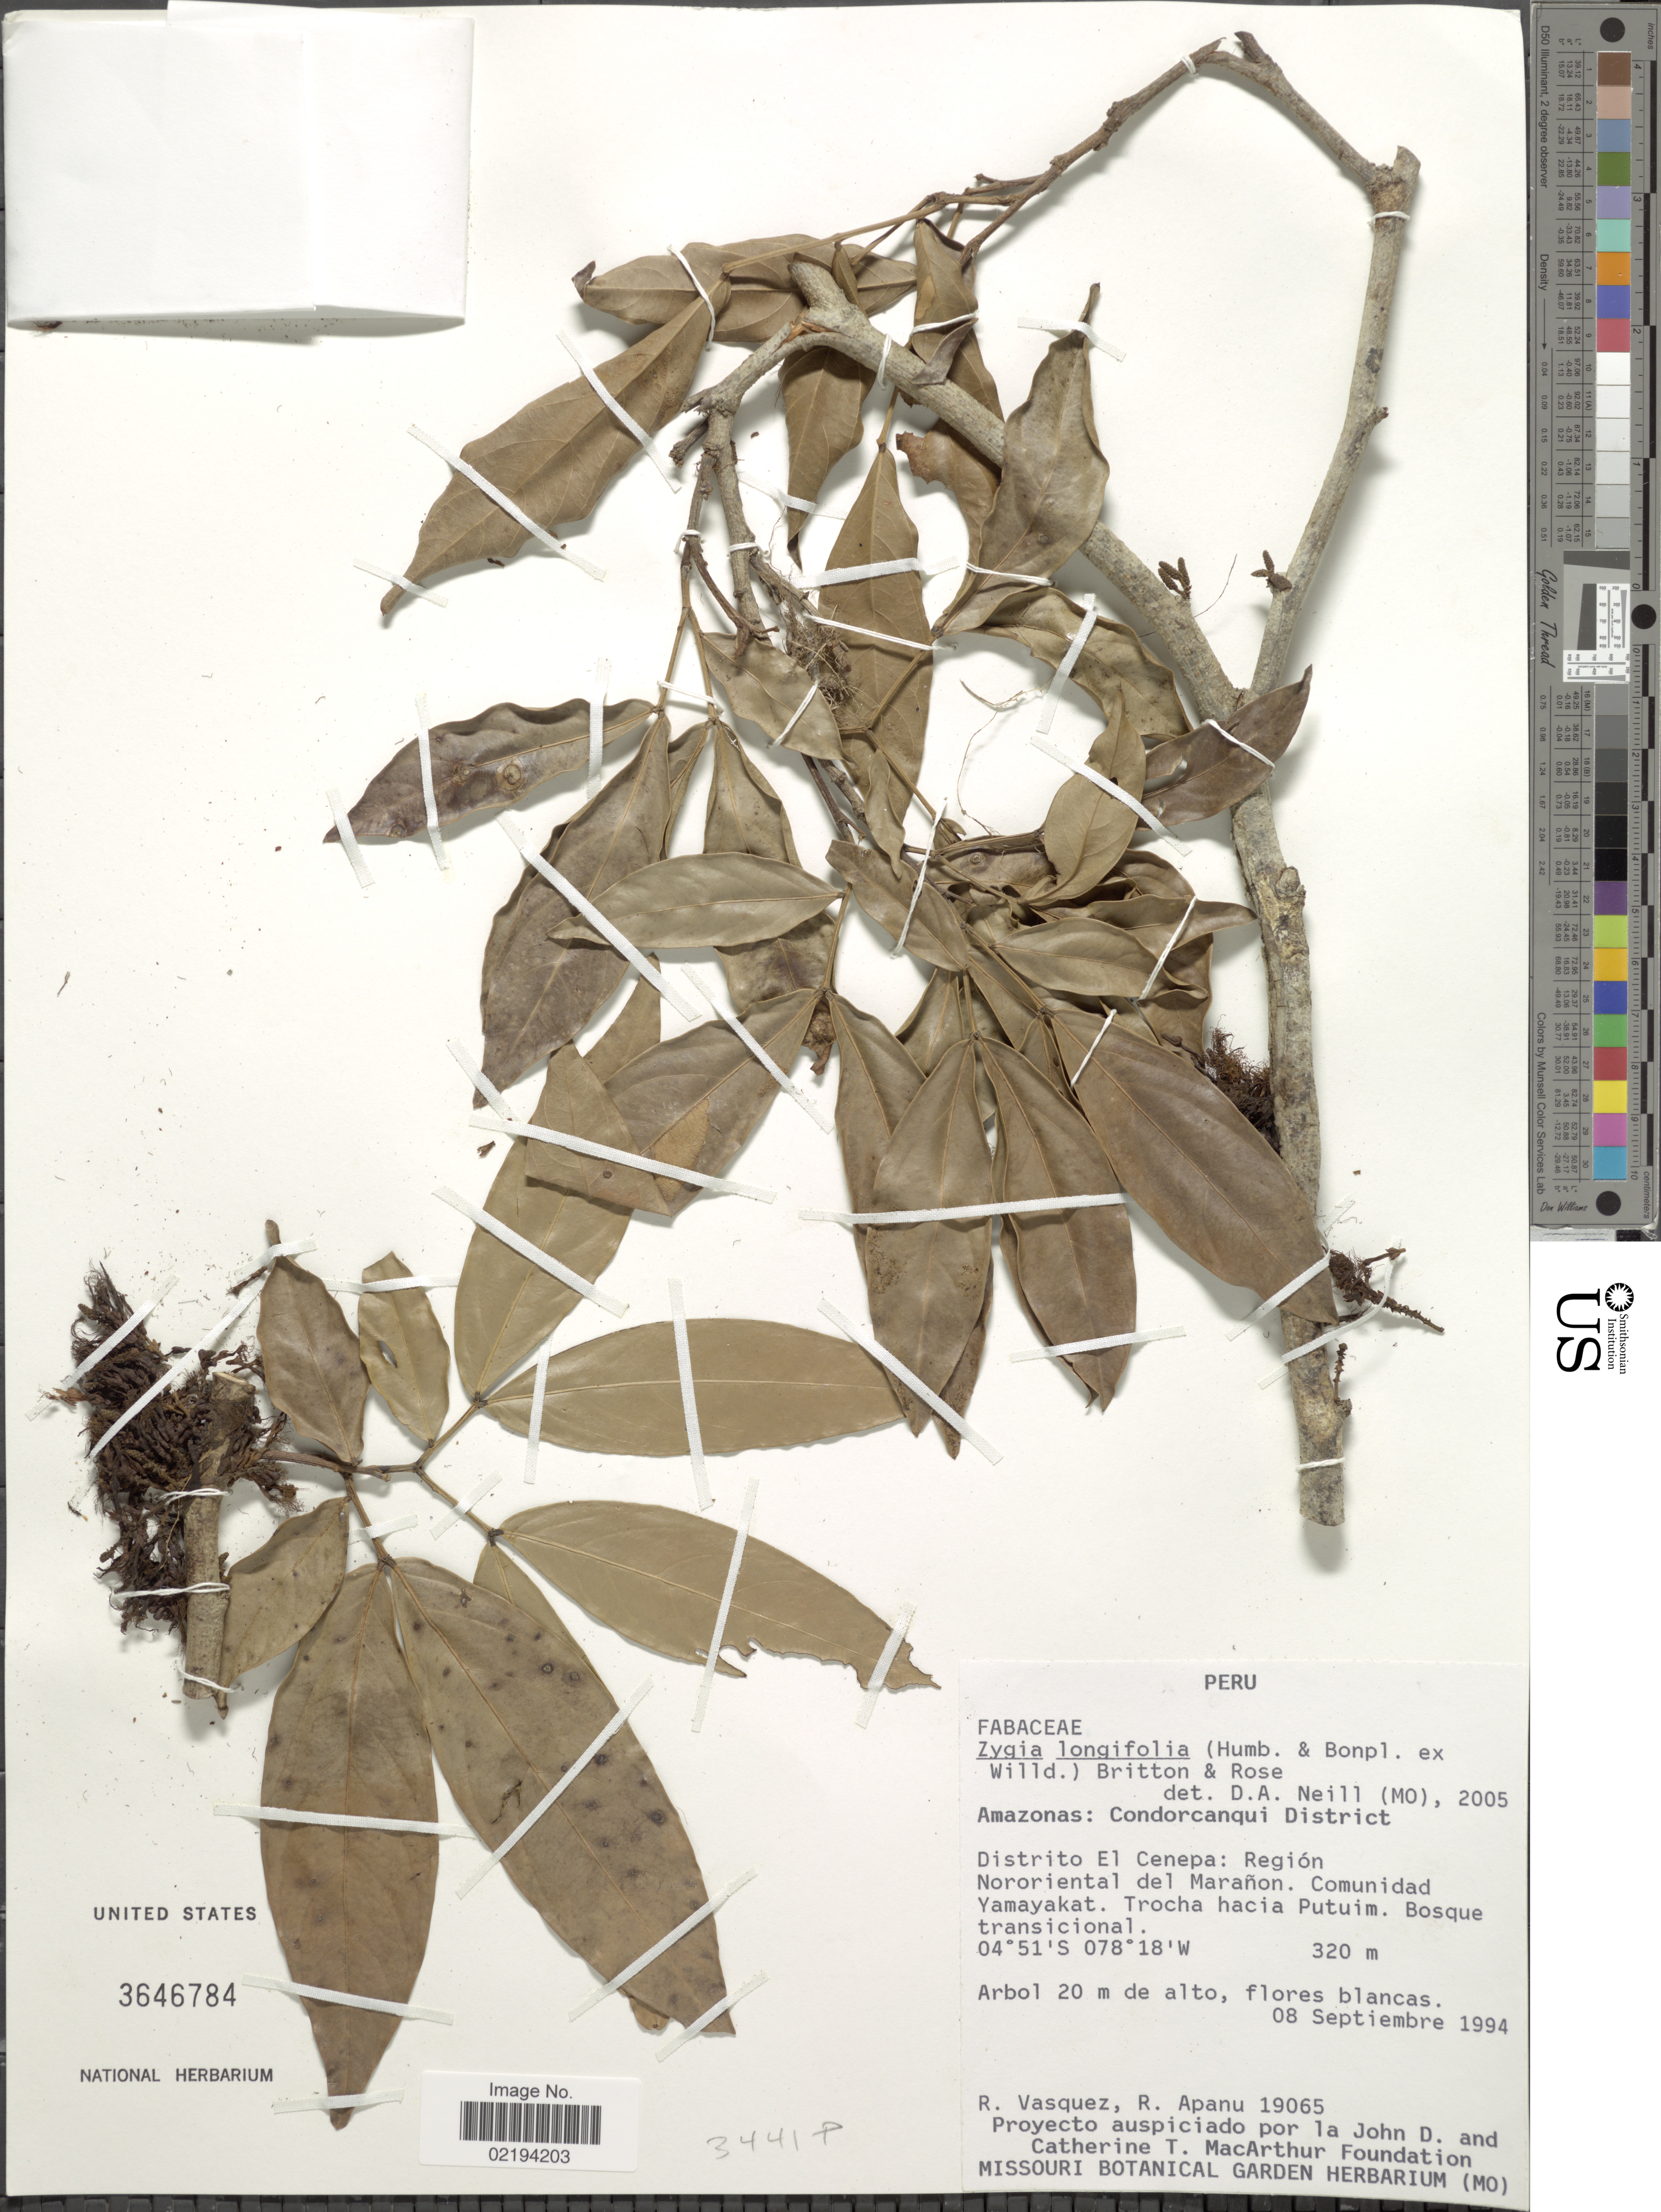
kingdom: Plantae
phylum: Tracheophyta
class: Magnoliopsida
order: Fabales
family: Fabaceae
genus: Zygia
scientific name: Zygia longifolia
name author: (Willd.) Britton & Rose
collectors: R. Vazquez & R. Apanu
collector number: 19065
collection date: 1994-09-08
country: Peru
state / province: Amazonas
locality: Condorcabqui District, Distrito El Cenepa: Región Nororiental del Marañon. Comunidad Yamayakat. Trocha hacia Putuim. Bosque transicional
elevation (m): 320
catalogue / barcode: US 3646784